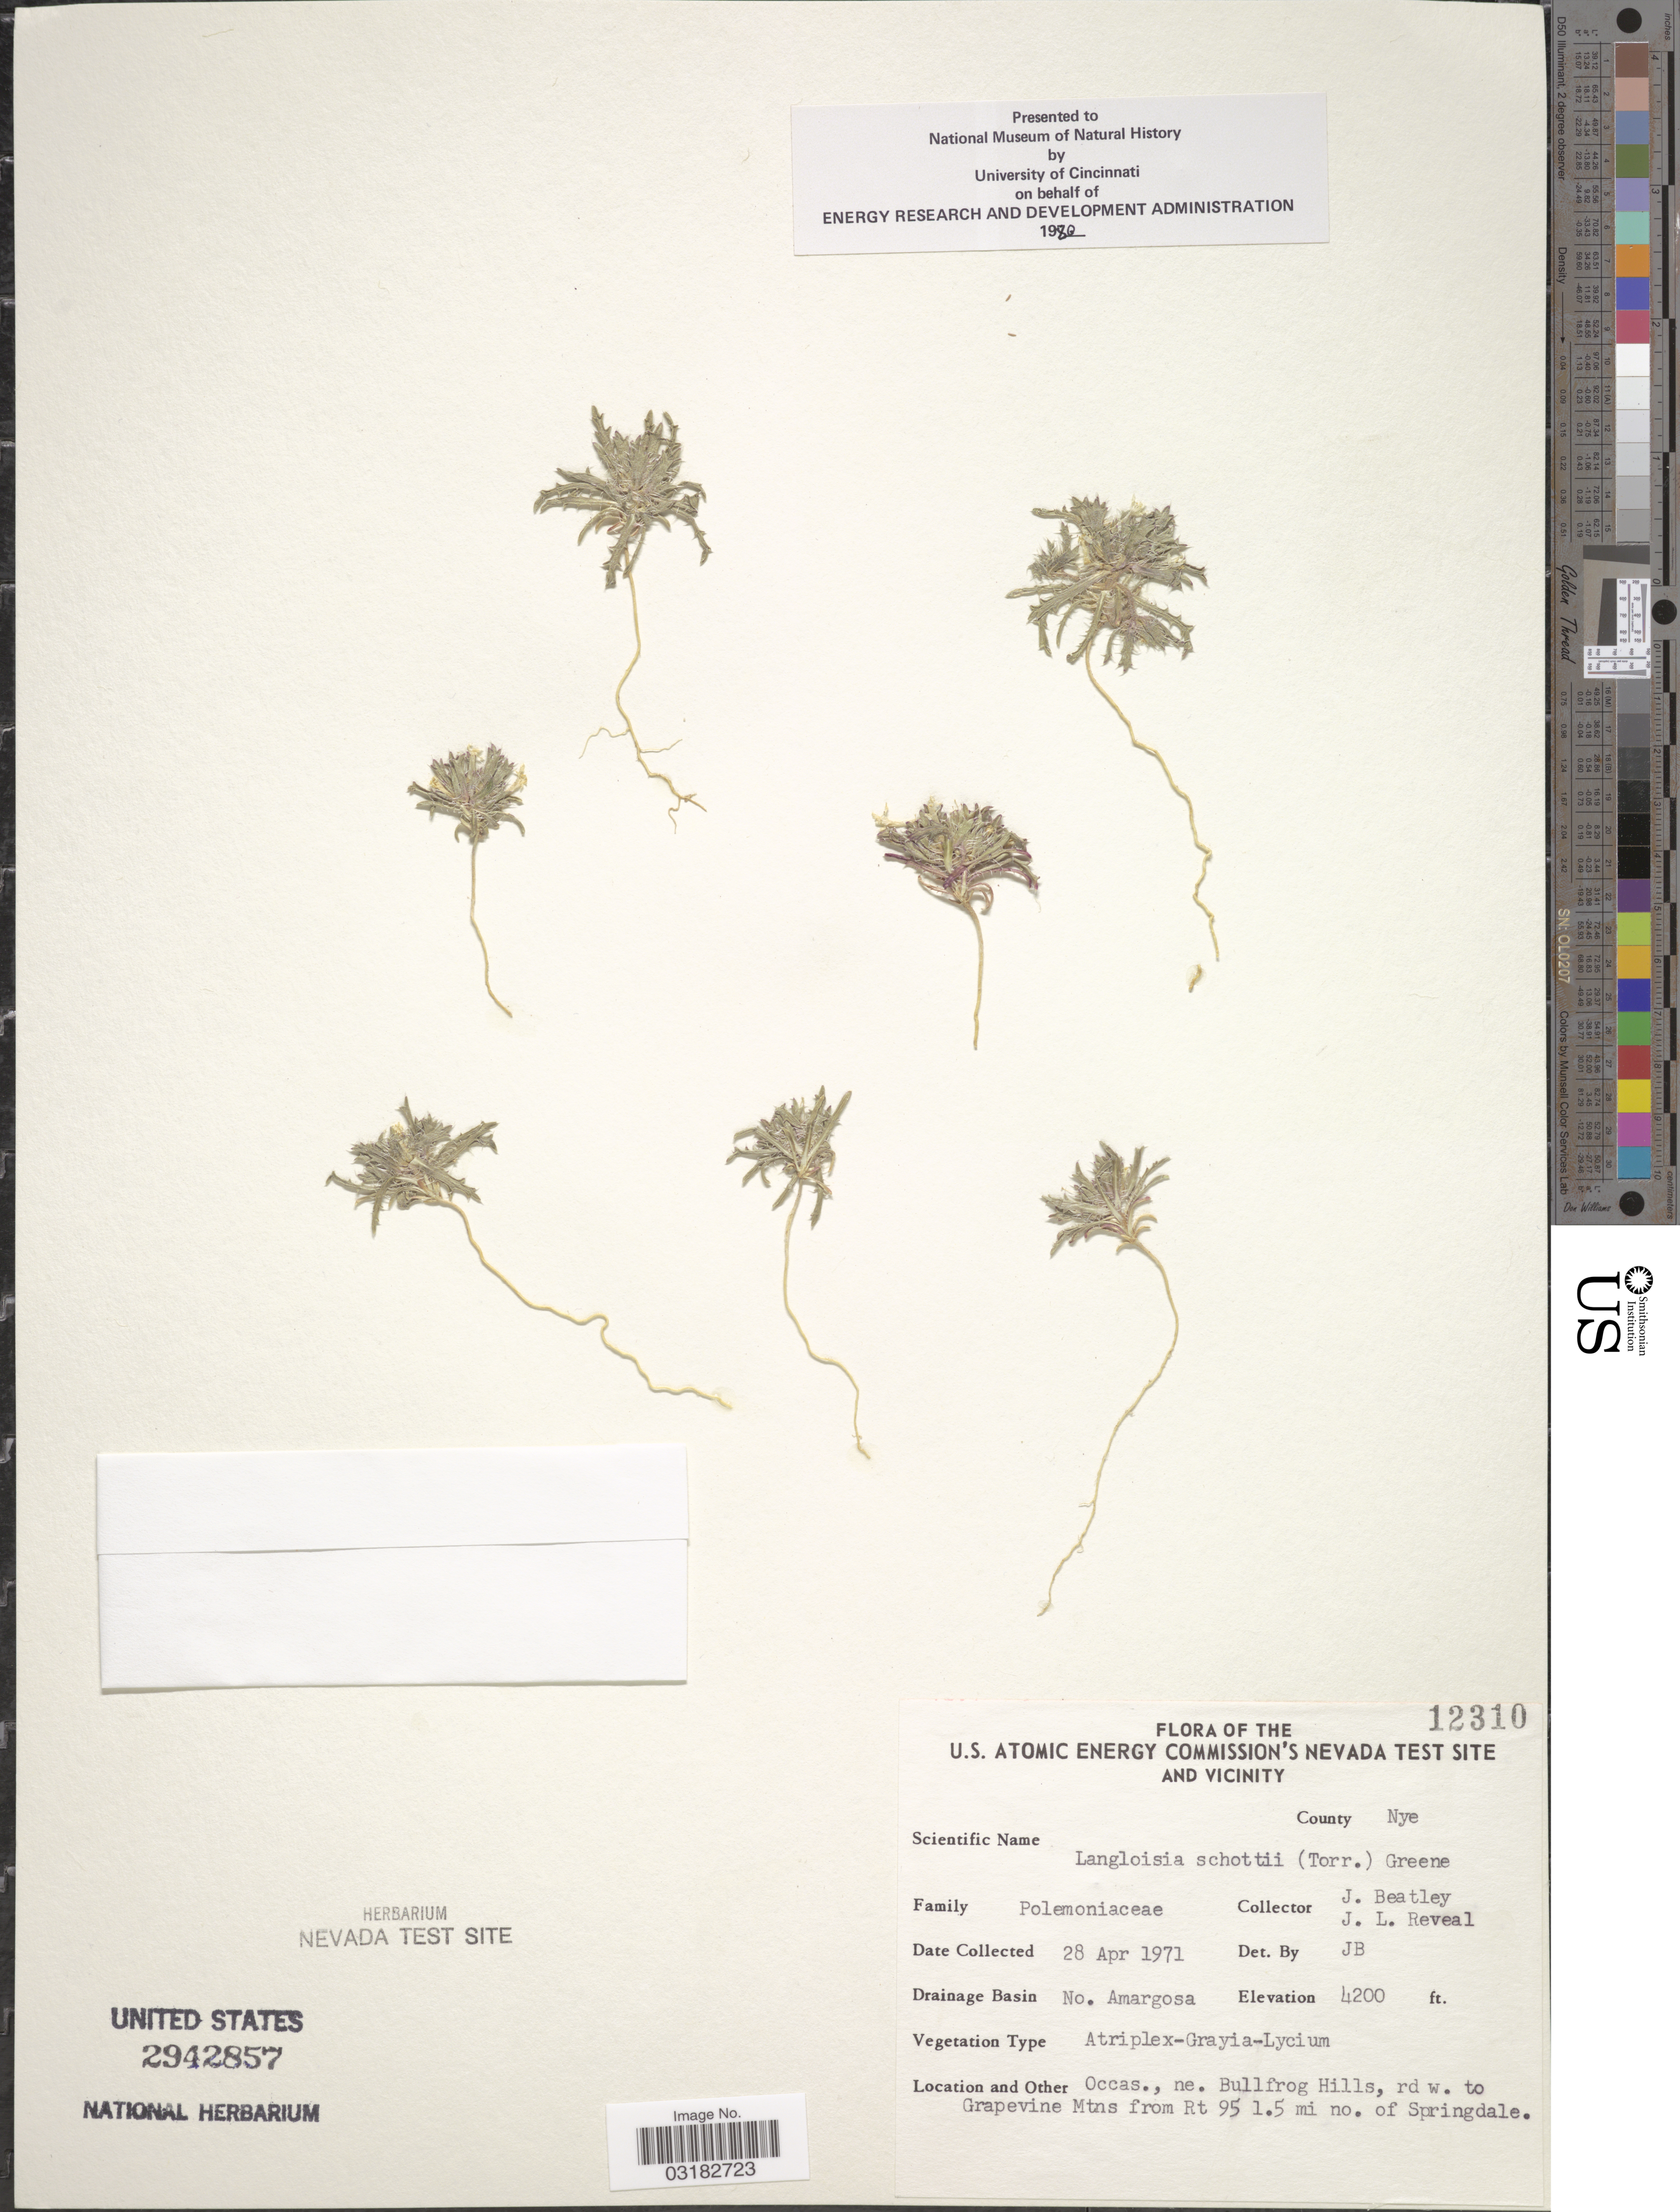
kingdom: Plantae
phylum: Tracheophyta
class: Magnoliopsida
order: Ericales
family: Polemoniaceae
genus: Loeseliastrum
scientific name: Loeseliastrum schottii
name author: (Torr.) Timbrook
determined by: Timbrook, S.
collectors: J. C. Beatley & J. L. Reveal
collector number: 12310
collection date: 1971-04-28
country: United States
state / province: Nevada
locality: U.S. Atomic Energy Commission's Nevada Test Site and vicinity. County Nye. Drainage Basin No. Amargosa. Occas., ne. Bullfrog Hills, rd w. to Grapevine Mtns from Rt 95 1.5 mi no. of Springdale.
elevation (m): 1280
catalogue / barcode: US 2942857